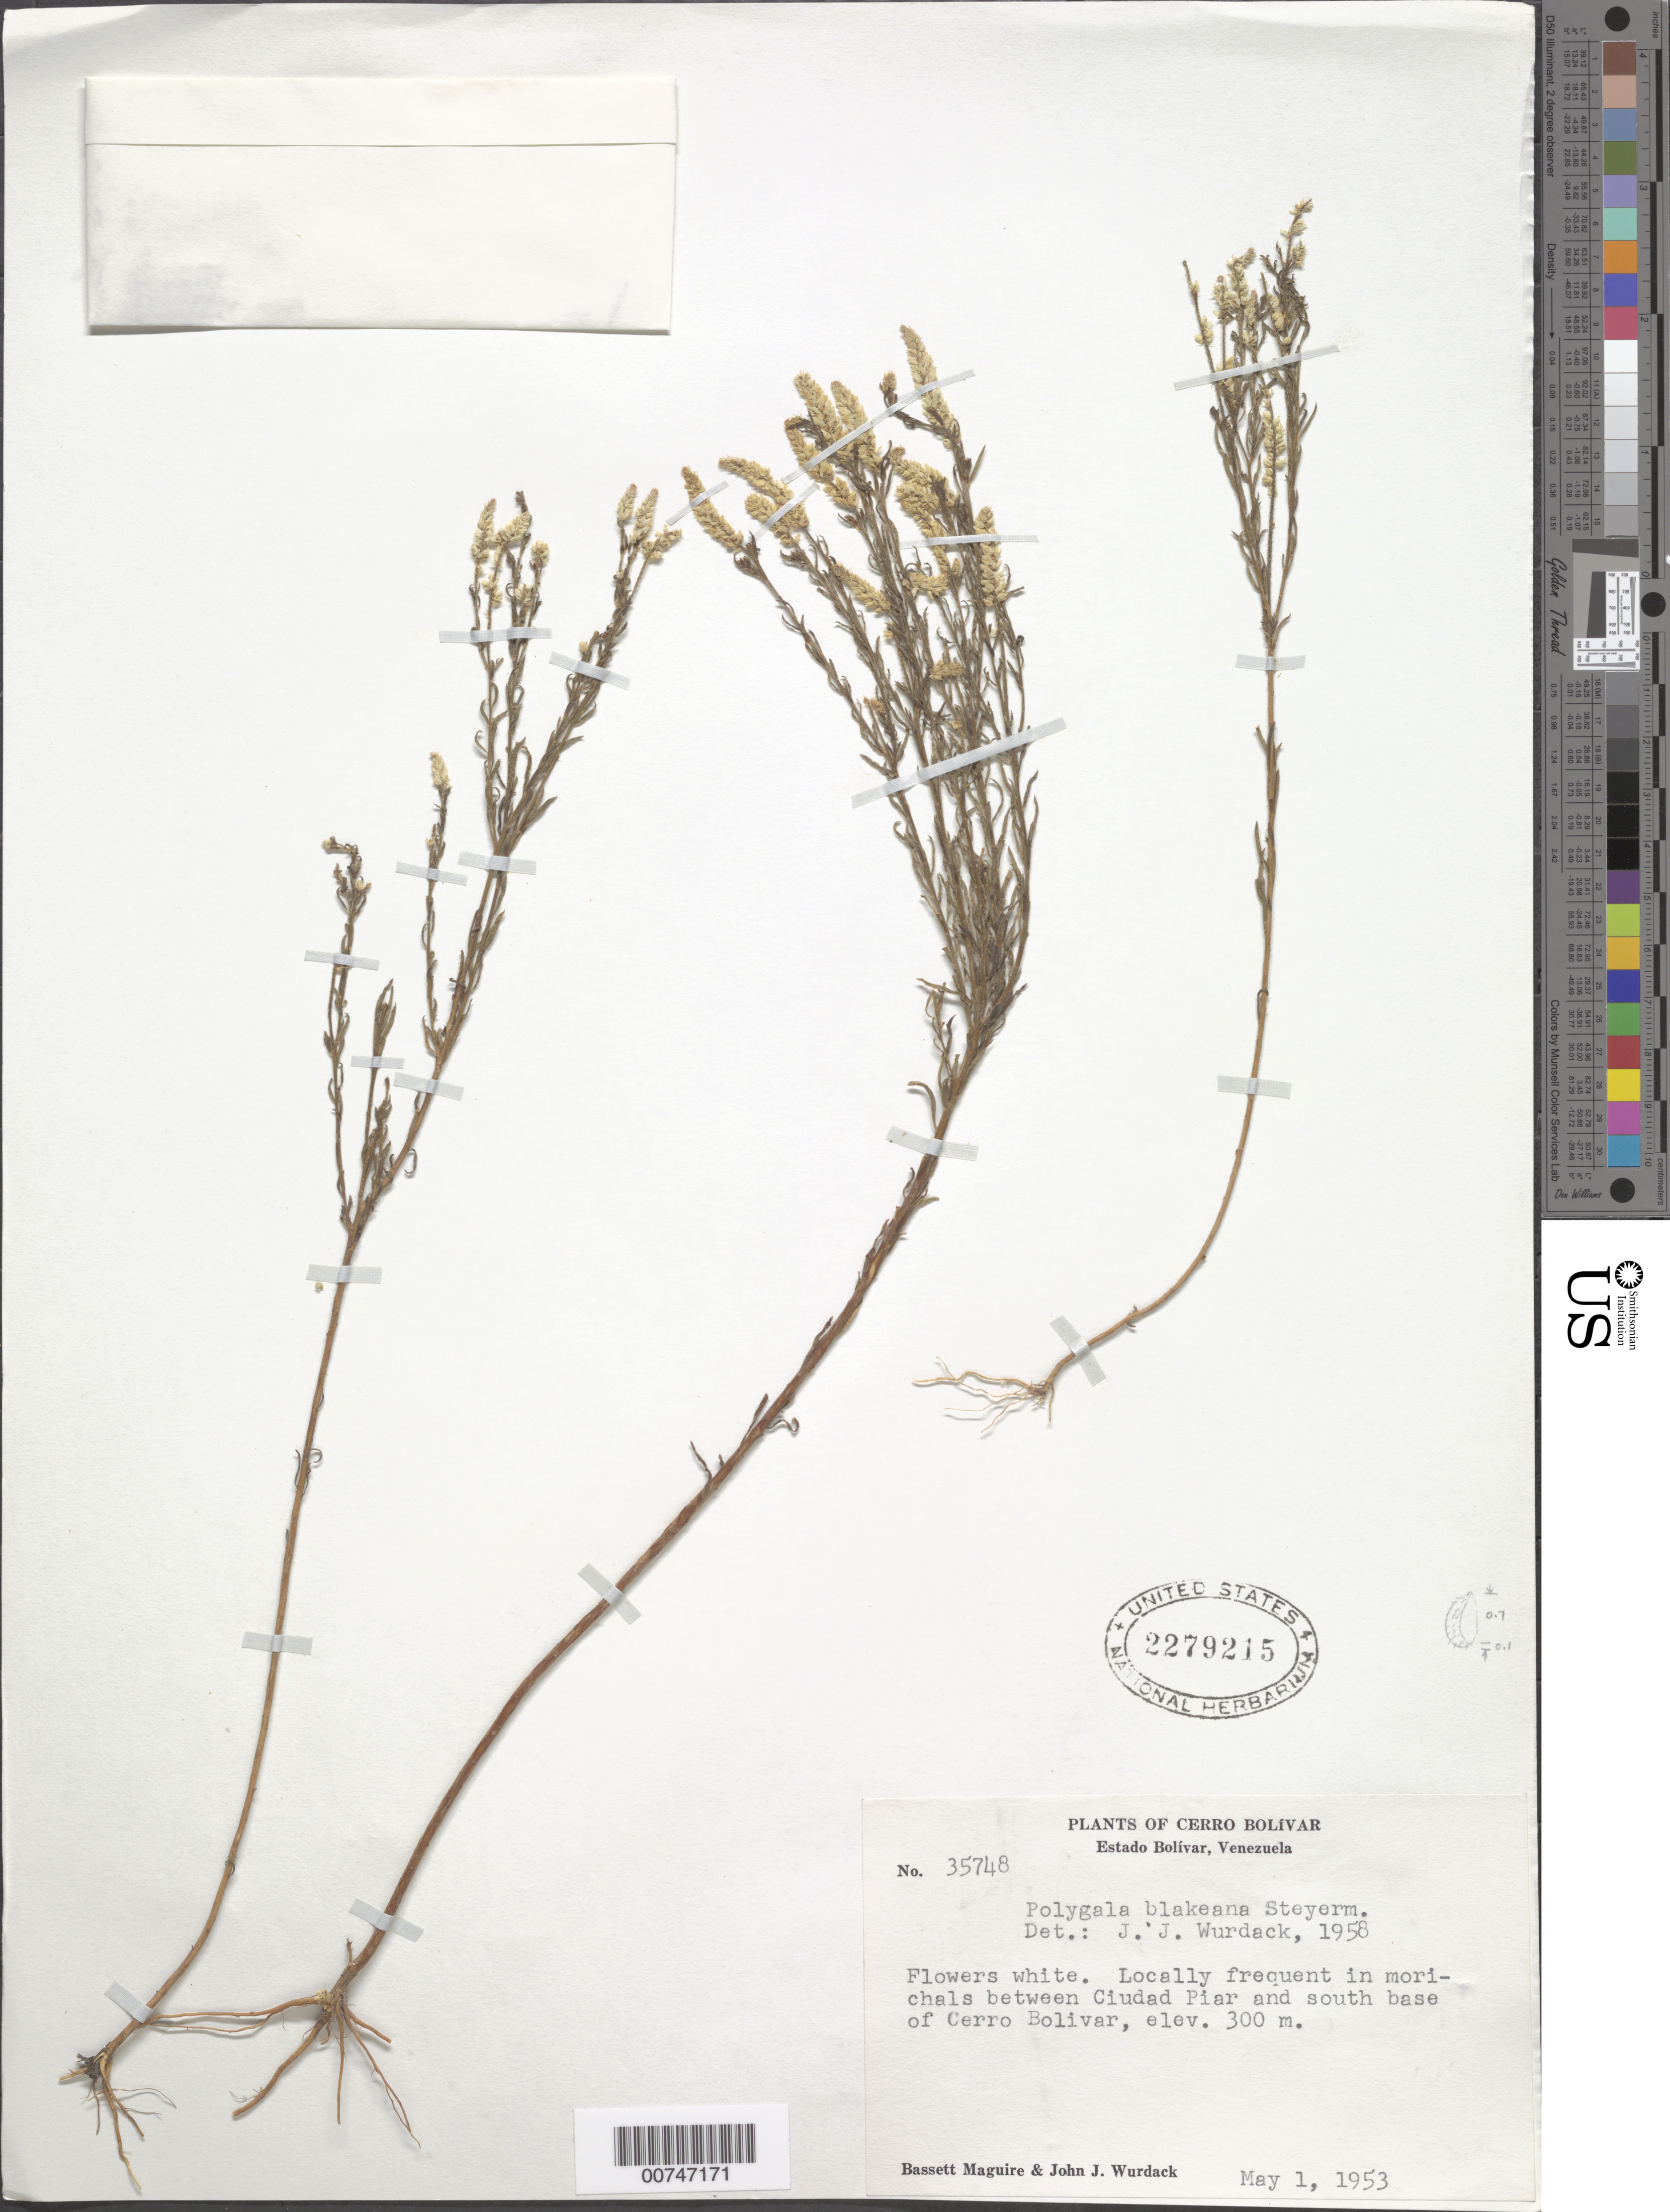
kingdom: Plantae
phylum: Tracheophyta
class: Magnoliopsida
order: Fabales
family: Polygalaceae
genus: Polygala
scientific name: Polygala appressa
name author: Benth.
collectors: B. Maguire & J. J. Wurdack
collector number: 35748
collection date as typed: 1-May-53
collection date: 1953-05-01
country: Venezuela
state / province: Bolívar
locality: Cuidad Piar to S base of Cerro Bolívar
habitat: Morichals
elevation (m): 300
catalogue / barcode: US 2279215